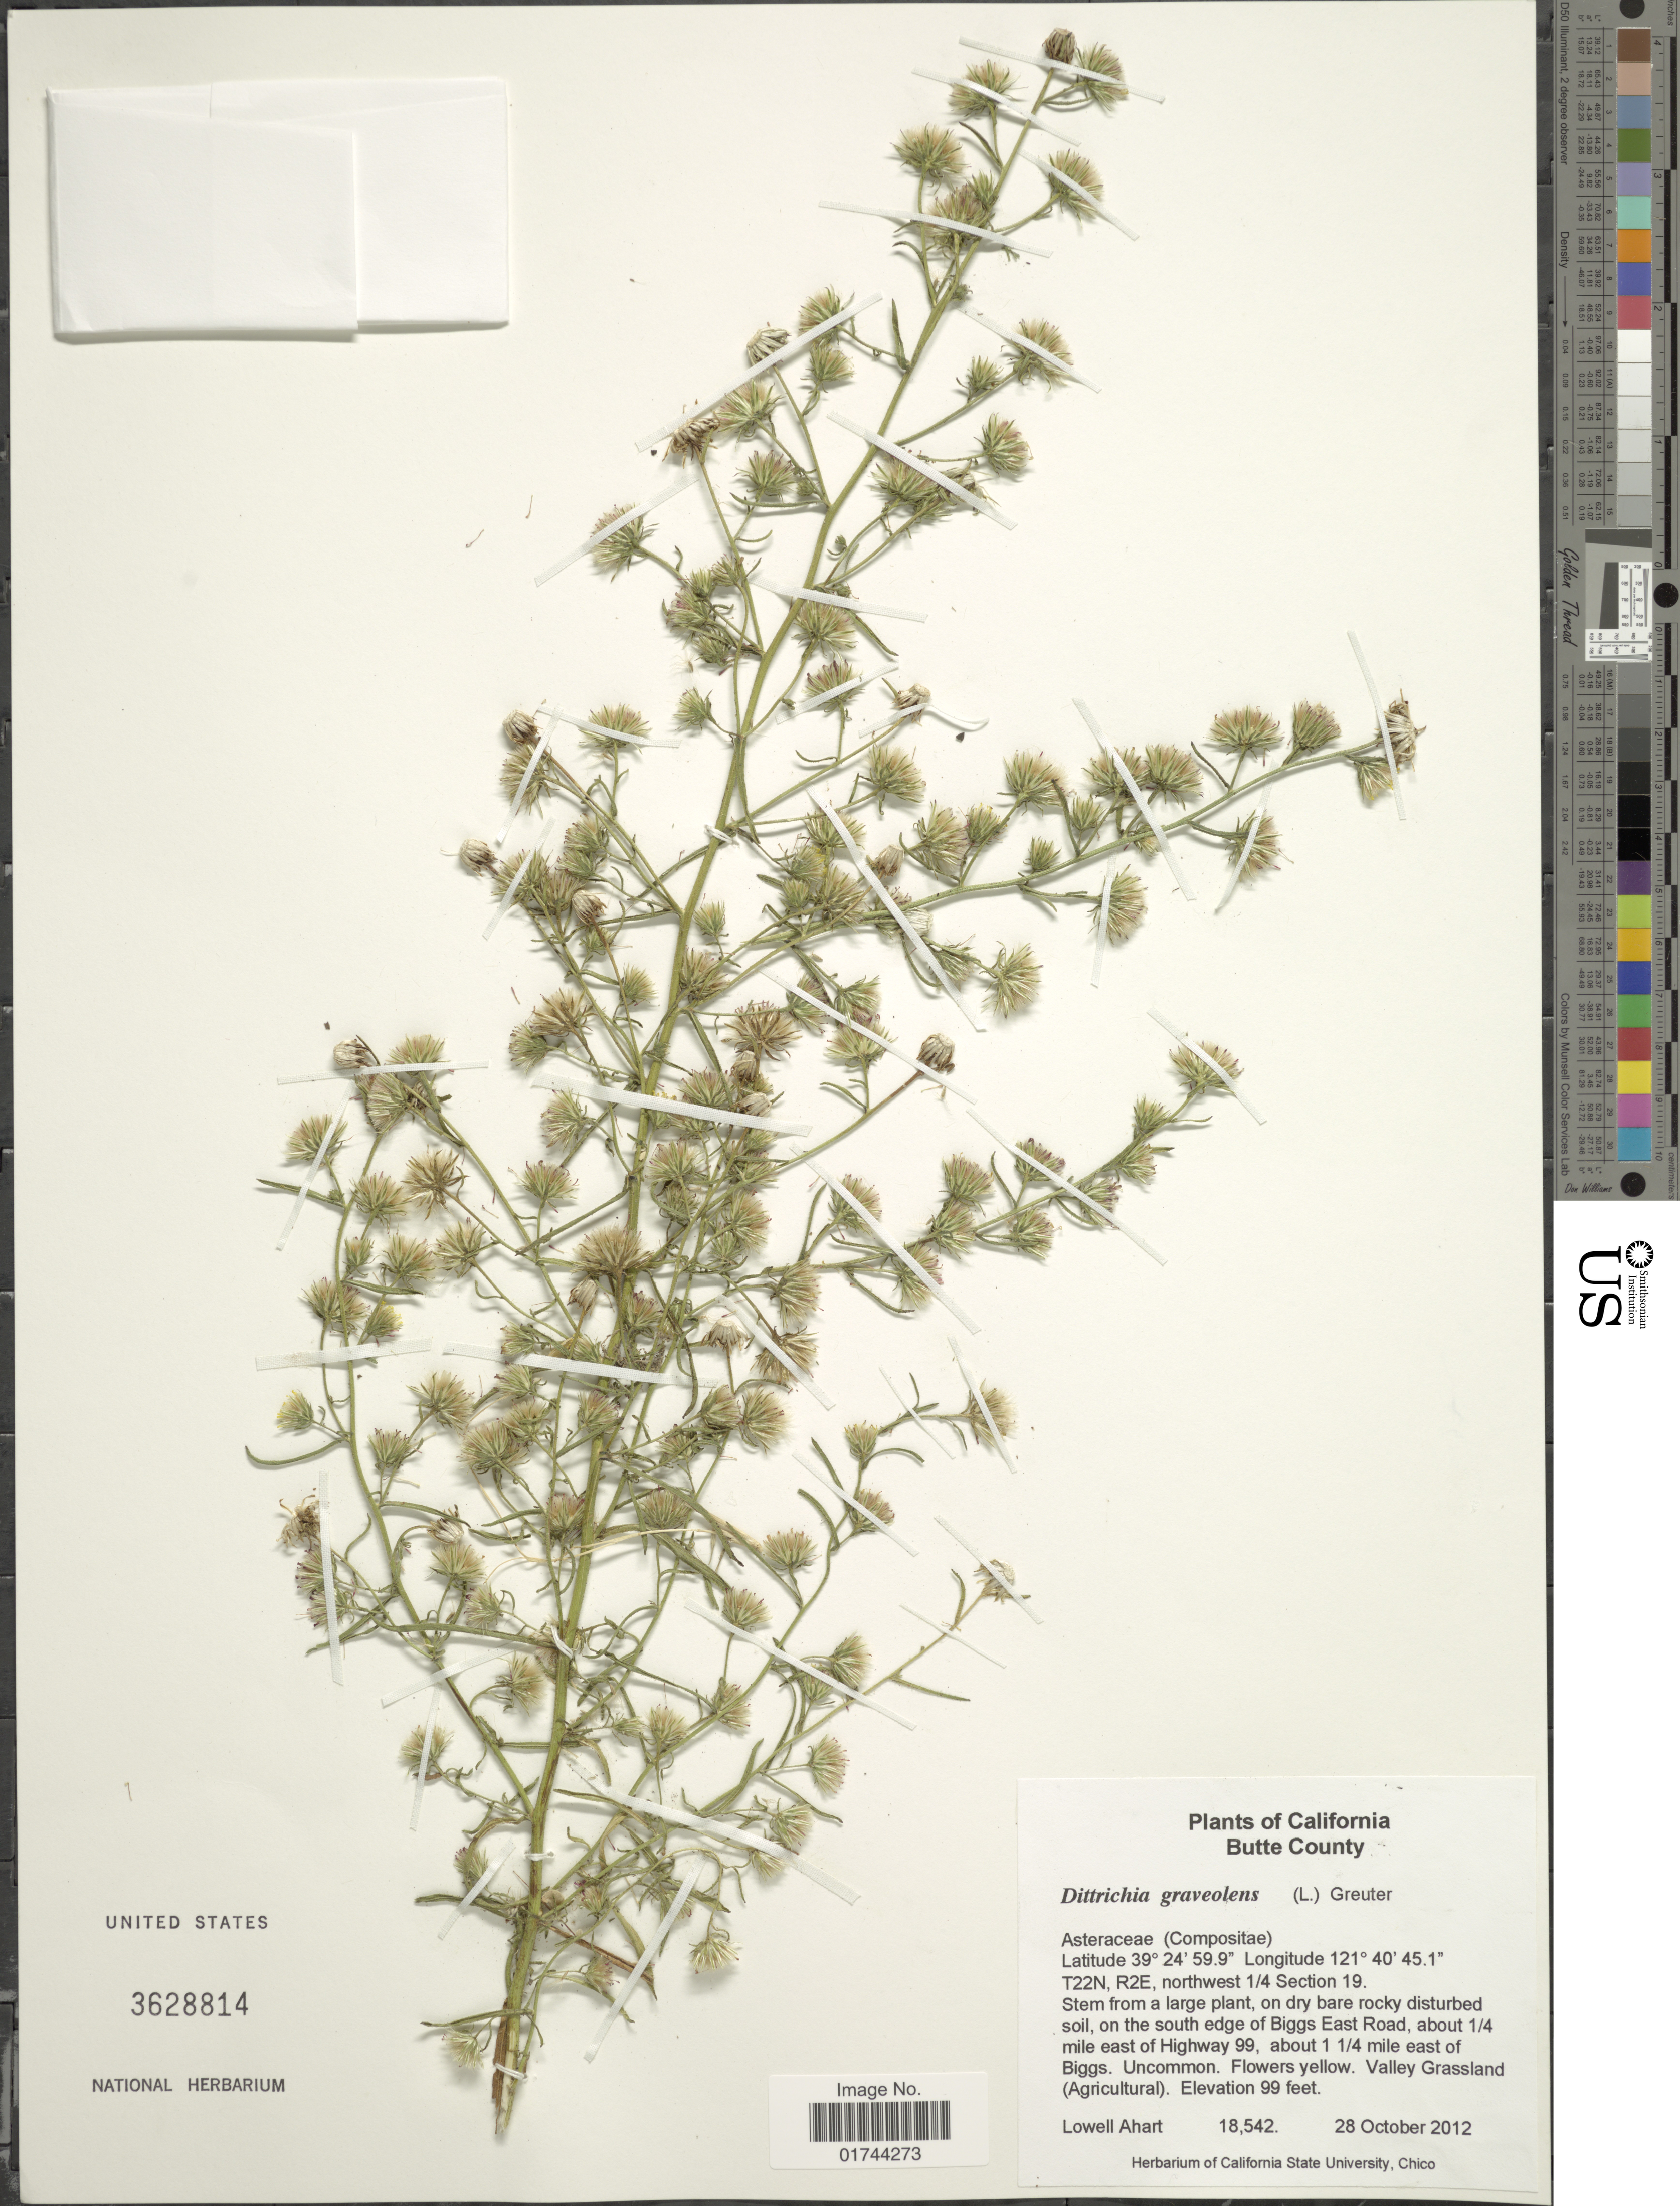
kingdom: Plantae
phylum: Tracheophyta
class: Magnoliopsida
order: Asterales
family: Asteraceae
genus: Dittrichia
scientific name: Dittrichia graveolens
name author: (L.) Greuter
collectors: L. Ahart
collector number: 18542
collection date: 2012-10-28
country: United States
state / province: California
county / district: Butte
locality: Butte County, T22N, R2E, northwest 1/4 Section 19, on the south edge of Biggs East Road, about 1/4 mile east of Highway 99, about 1 1/4 mile east of Biggs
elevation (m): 30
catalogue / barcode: US 3628814